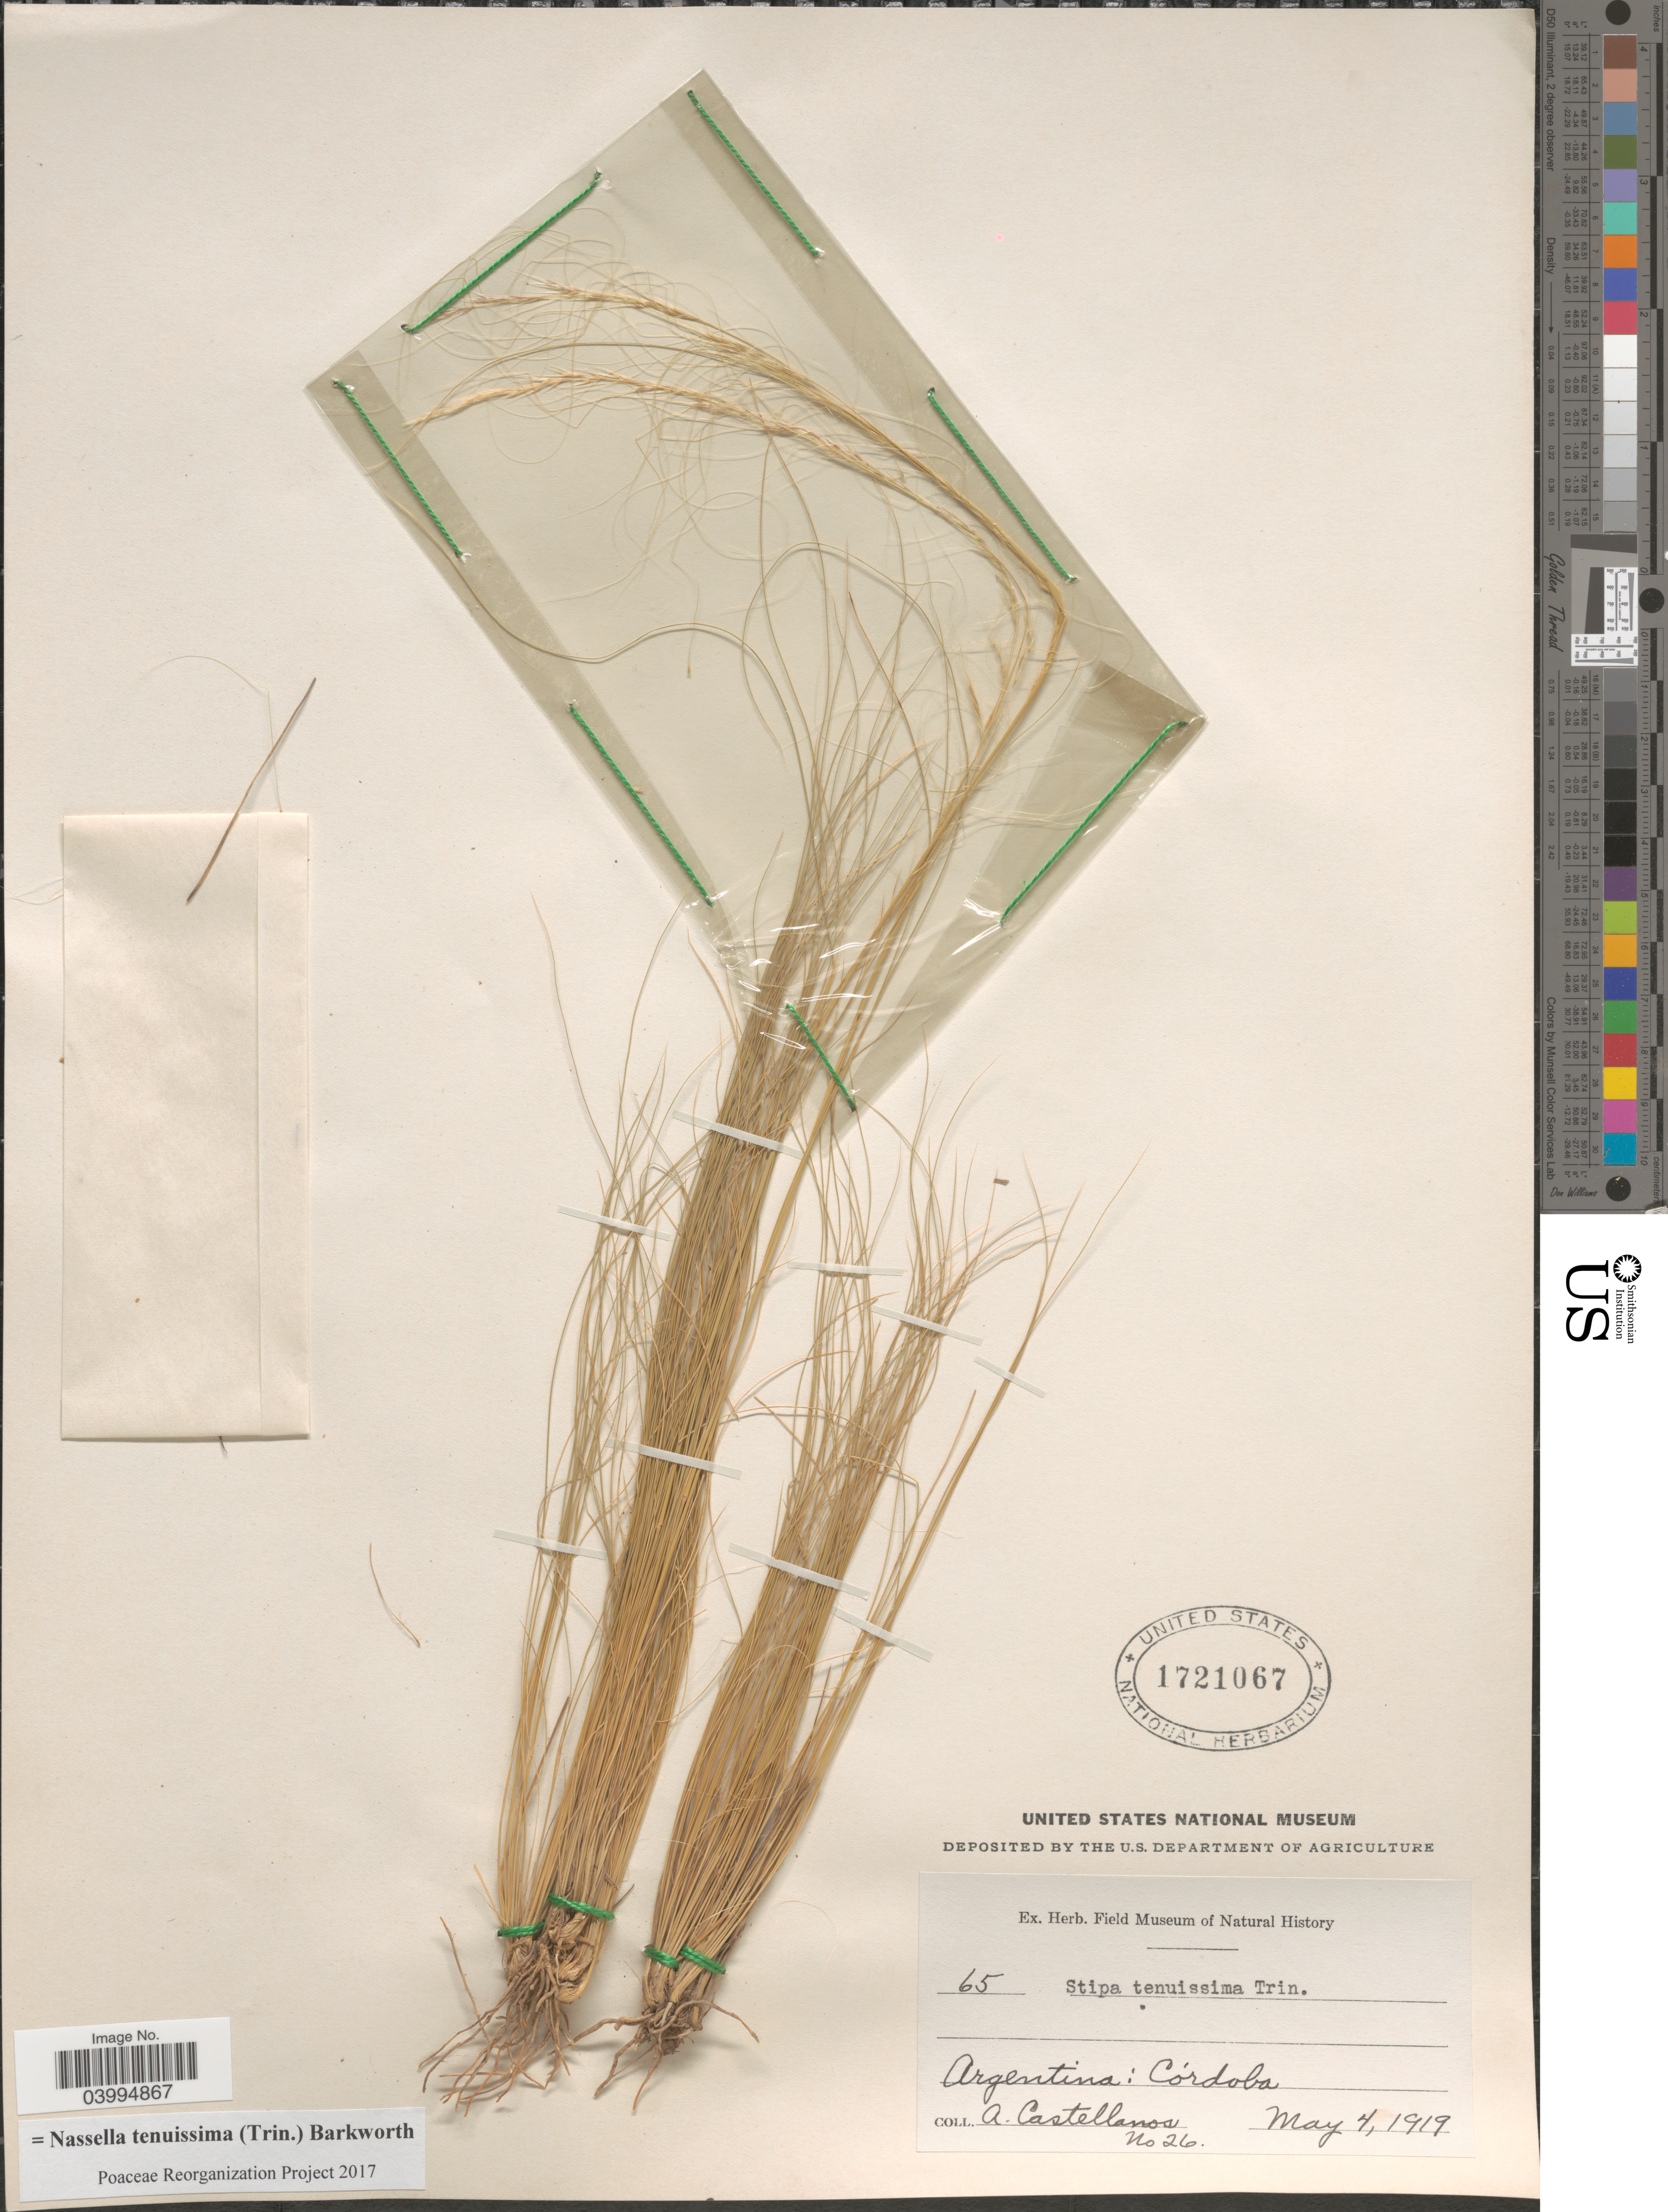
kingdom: Plantae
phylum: Tracheophyta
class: Liliopsida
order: Poales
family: Poaceae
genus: Nassella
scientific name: Nassella tenuissima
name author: (Trin.) Barkworth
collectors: A. Castellanos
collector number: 26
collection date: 1919-05-04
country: Argentina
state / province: Cordoba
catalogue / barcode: US 1721067